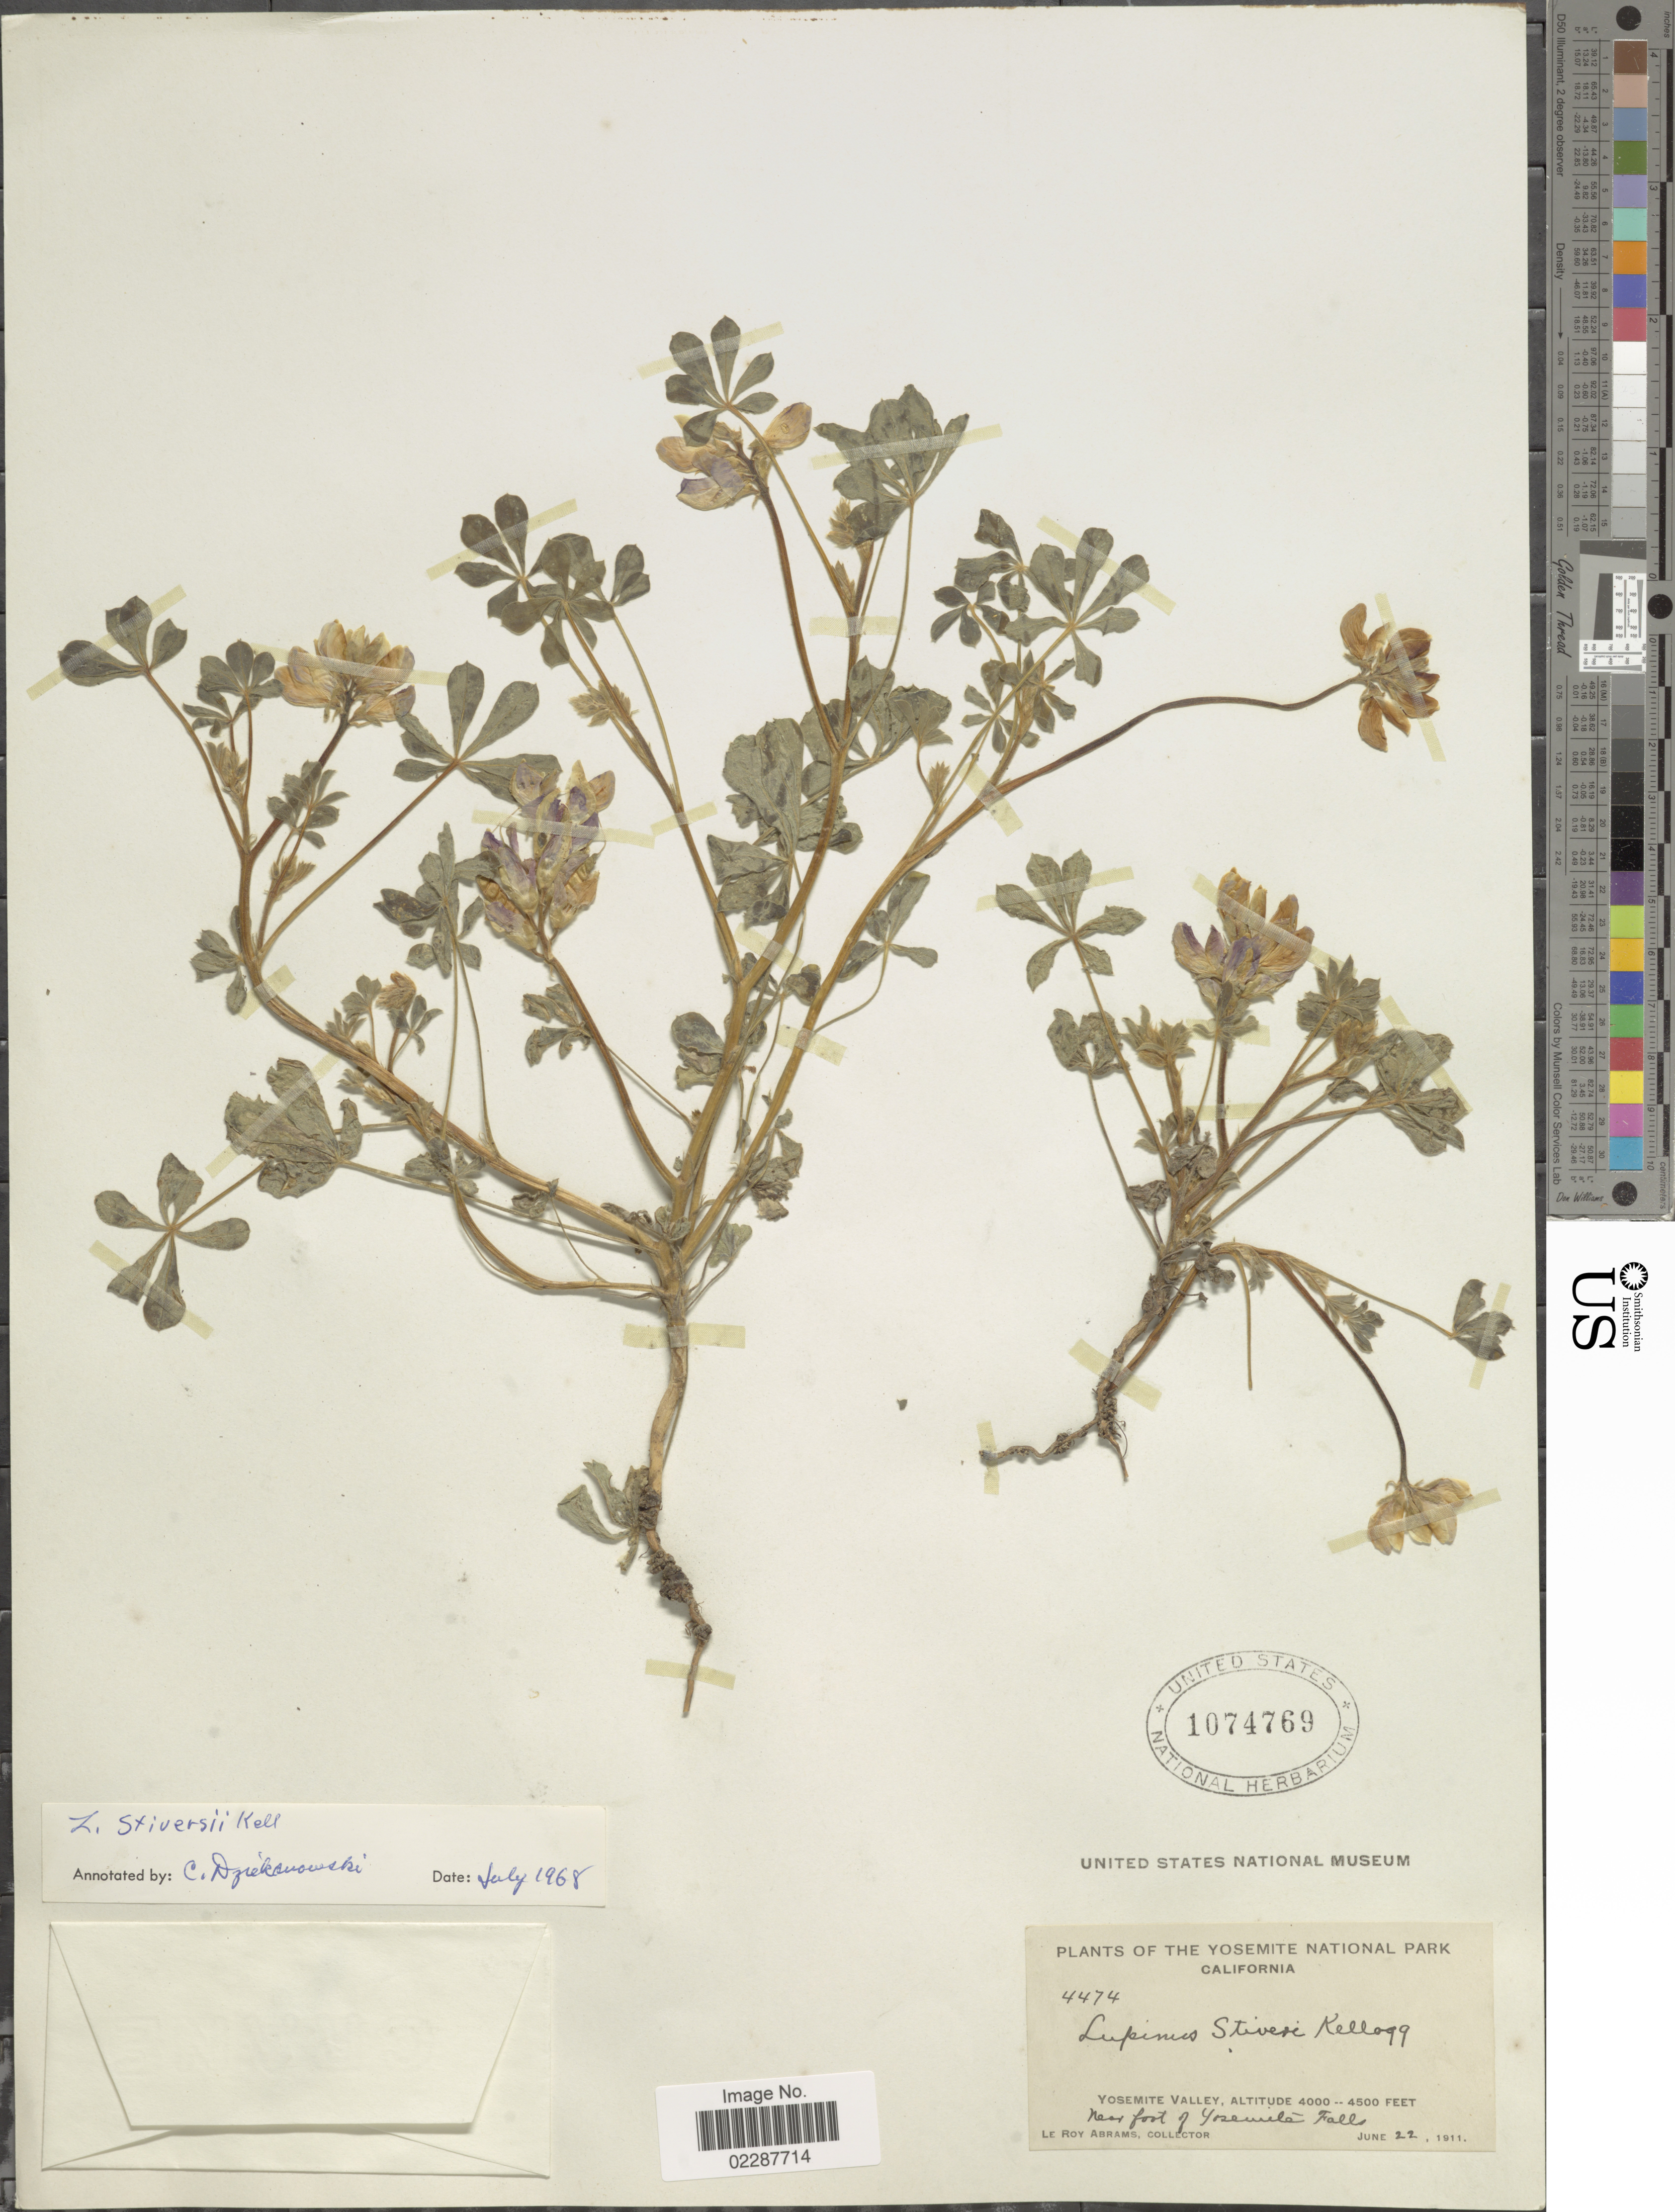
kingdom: Plantae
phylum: Tracheophyta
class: Magnoliopsida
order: Fabales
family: Fabaceae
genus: Lupinus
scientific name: Lupinus stiversii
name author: Kellogg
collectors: L. Abrams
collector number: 4474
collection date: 1911-06-22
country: United States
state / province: California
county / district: Mariposa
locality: Yosemite National Park, Yosemite Valley, near foot of Yosemite Falls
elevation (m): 1219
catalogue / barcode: US 1074769